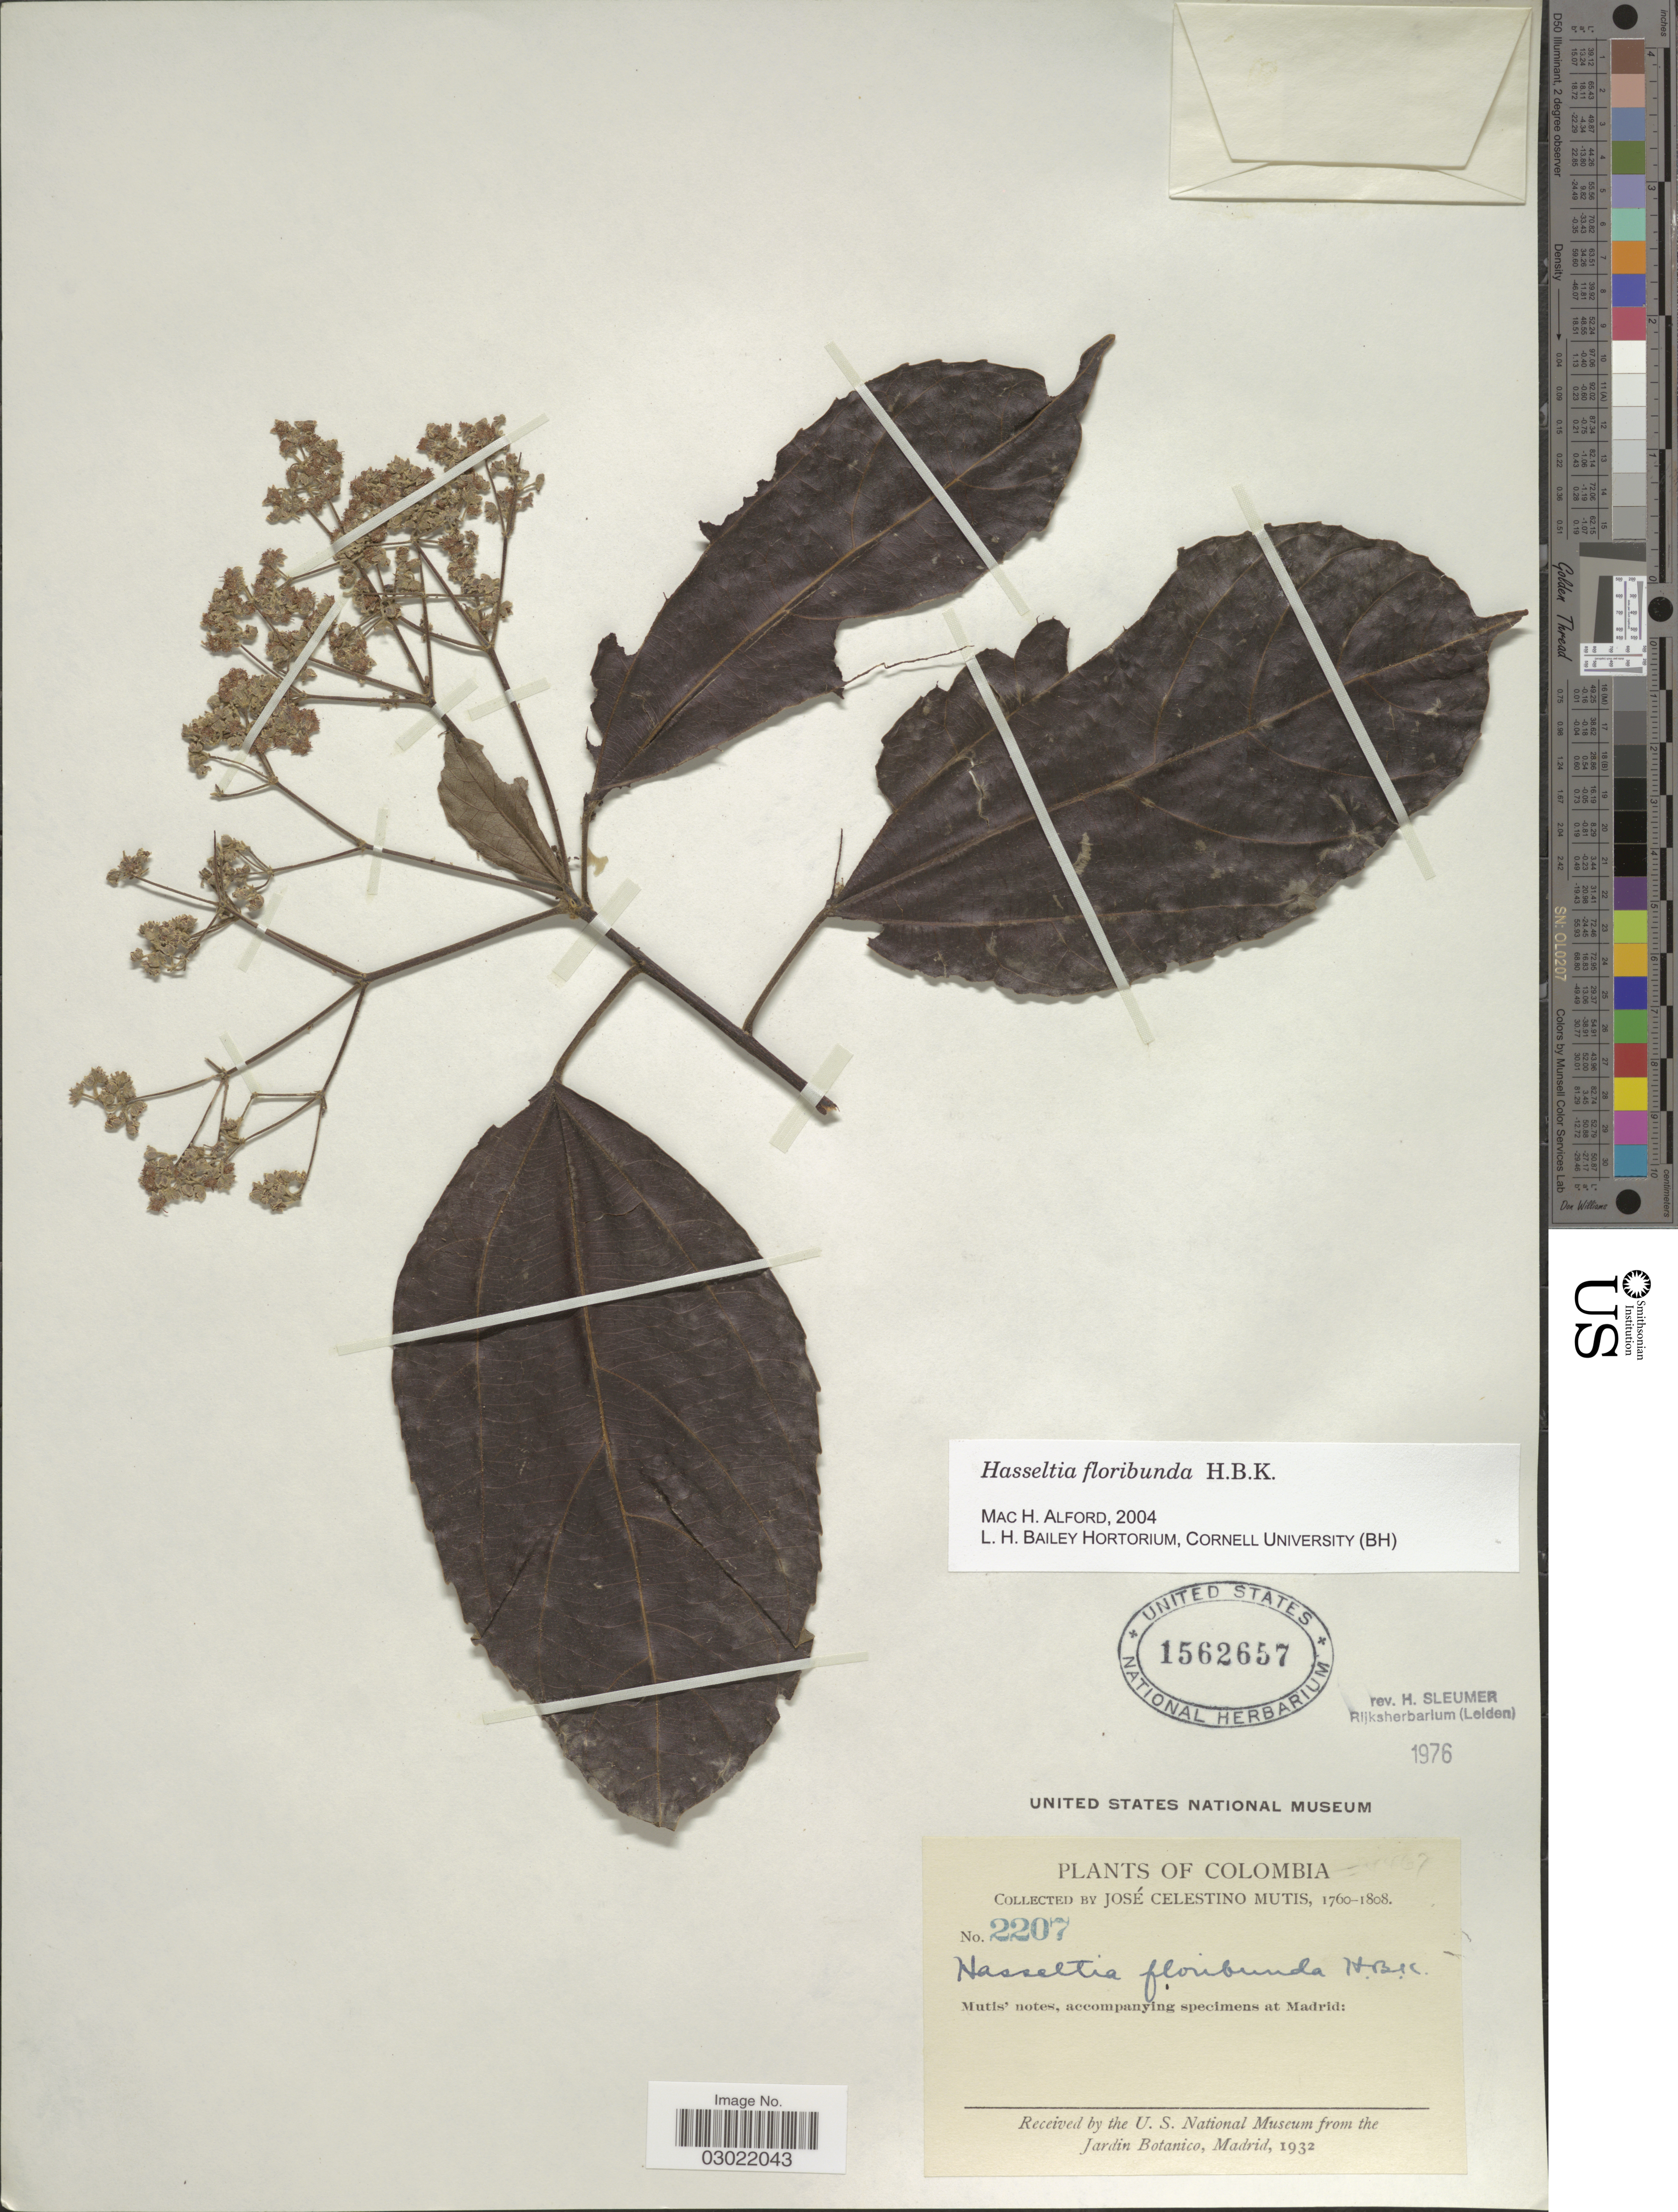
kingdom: Plantae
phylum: Tracheophyta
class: Magnoliopsida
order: Malpighiales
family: Salicaceae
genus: Hasseltia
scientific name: Hasseltia floribunda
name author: Kunth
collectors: J. C. B. Mutis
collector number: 2207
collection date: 1760/1808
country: Colombia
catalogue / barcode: US 1562657